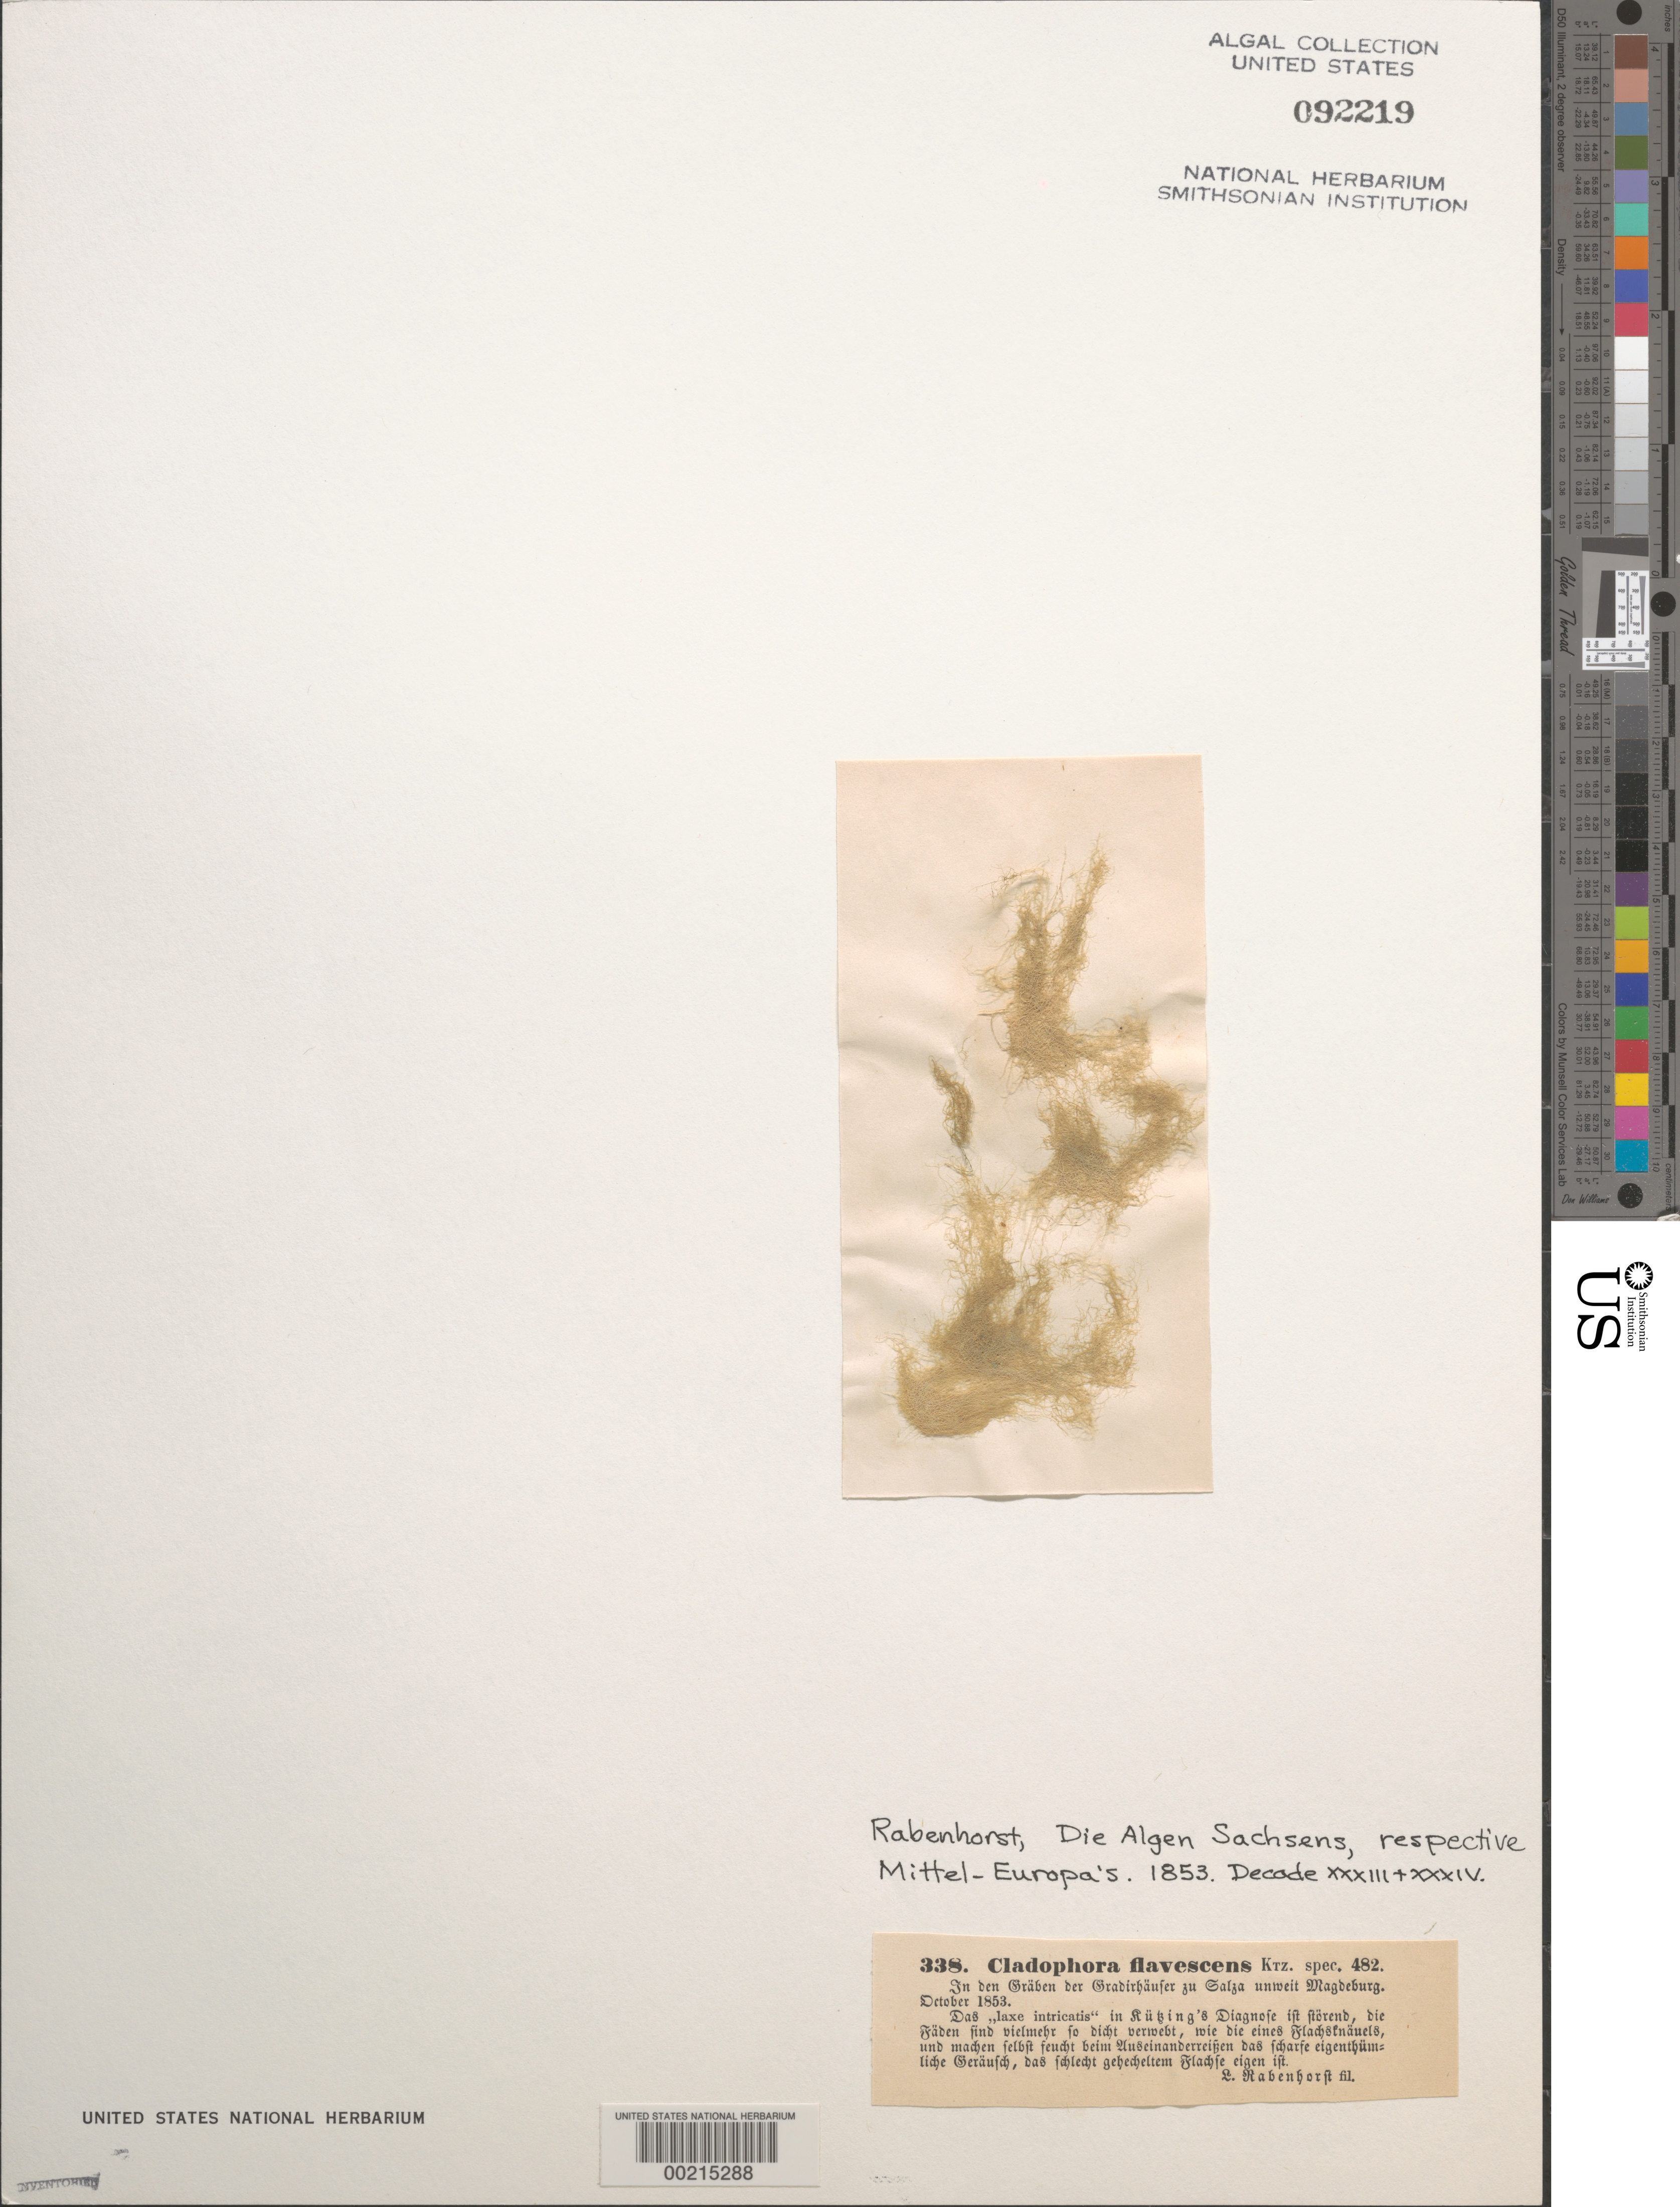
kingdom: Plantae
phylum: Chlorophyta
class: Ulvophyceae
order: Cladophorales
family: Cladophoraceae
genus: Cladophora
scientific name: Cladophora fracta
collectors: G. L. Rabenhorst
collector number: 338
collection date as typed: Oct 1853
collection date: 1853-10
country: Germany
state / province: Sachsen-Anhalt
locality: Magdeburg area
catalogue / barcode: US 92219